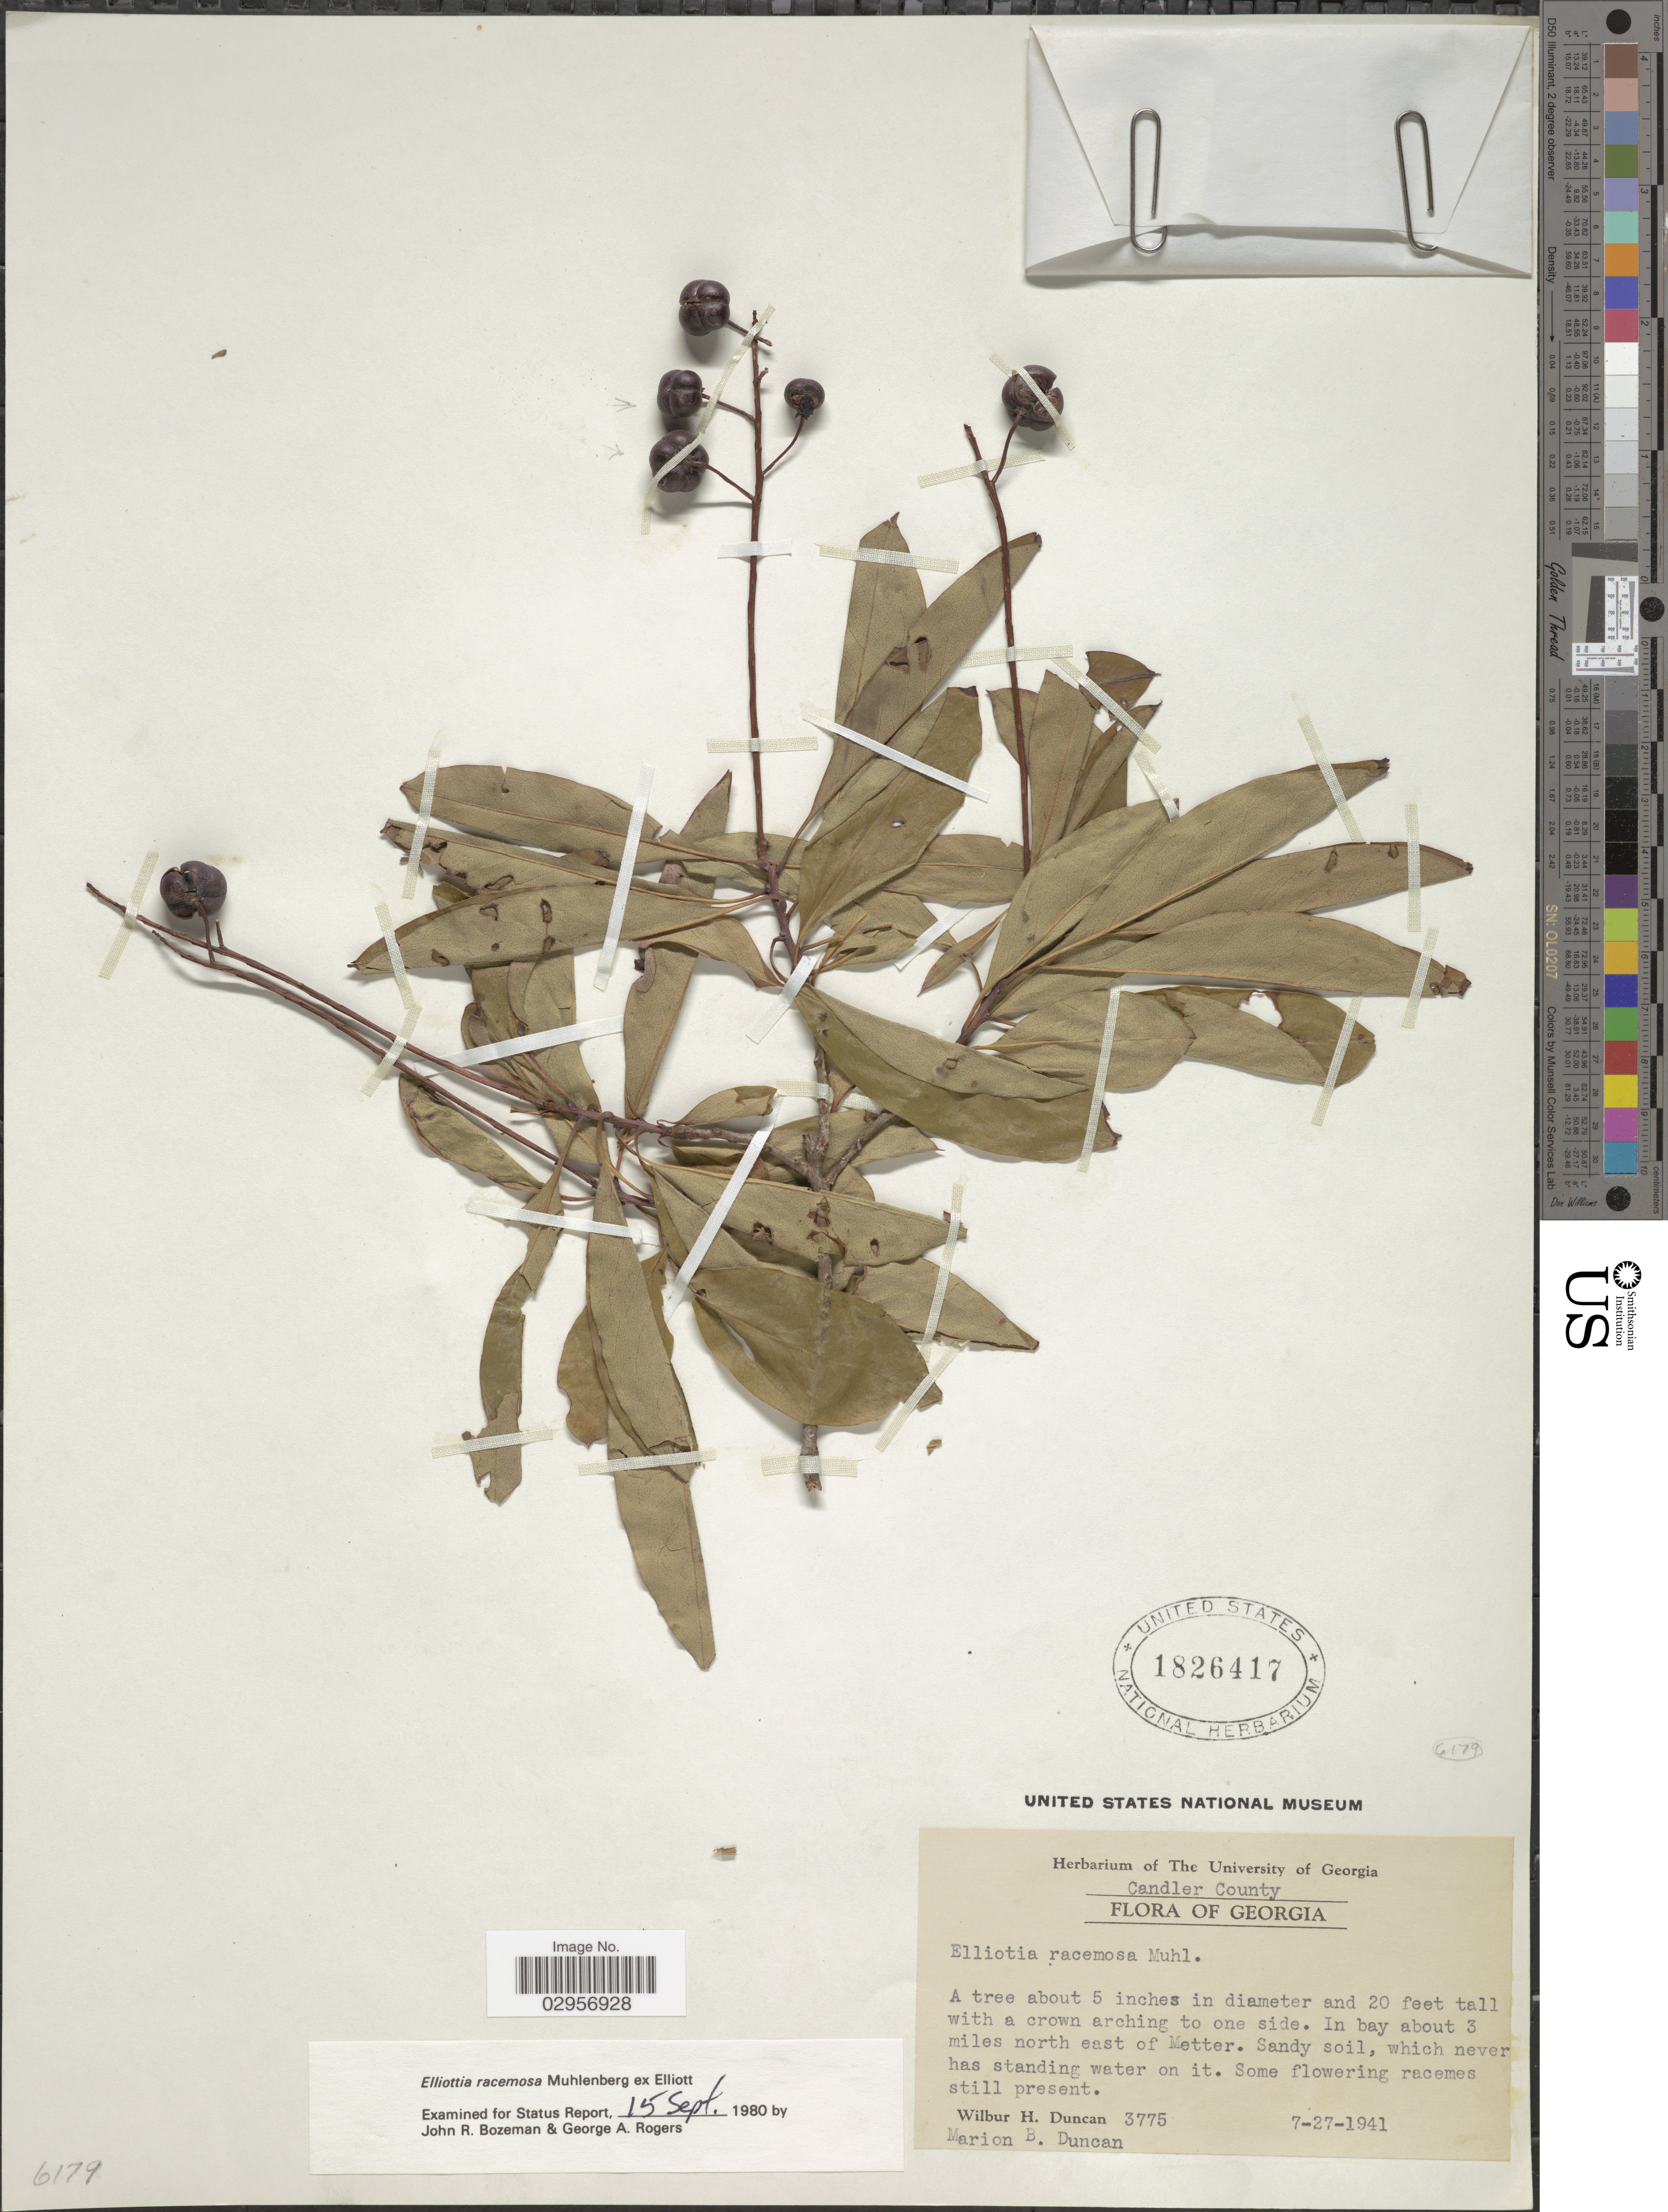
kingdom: Plantae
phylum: Tracheophyta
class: Magnoliopsida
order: Ericales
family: Ericaceae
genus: Elliottia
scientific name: Elliottia racemosa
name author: Muhl. ex Elliott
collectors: W. H. Duncan & M. Duncan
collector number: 3775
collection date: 1941-07-27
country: United States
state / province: Georgia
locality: Candler County, In bay about 3 miles north east of Metter.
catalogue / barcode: US 1826417